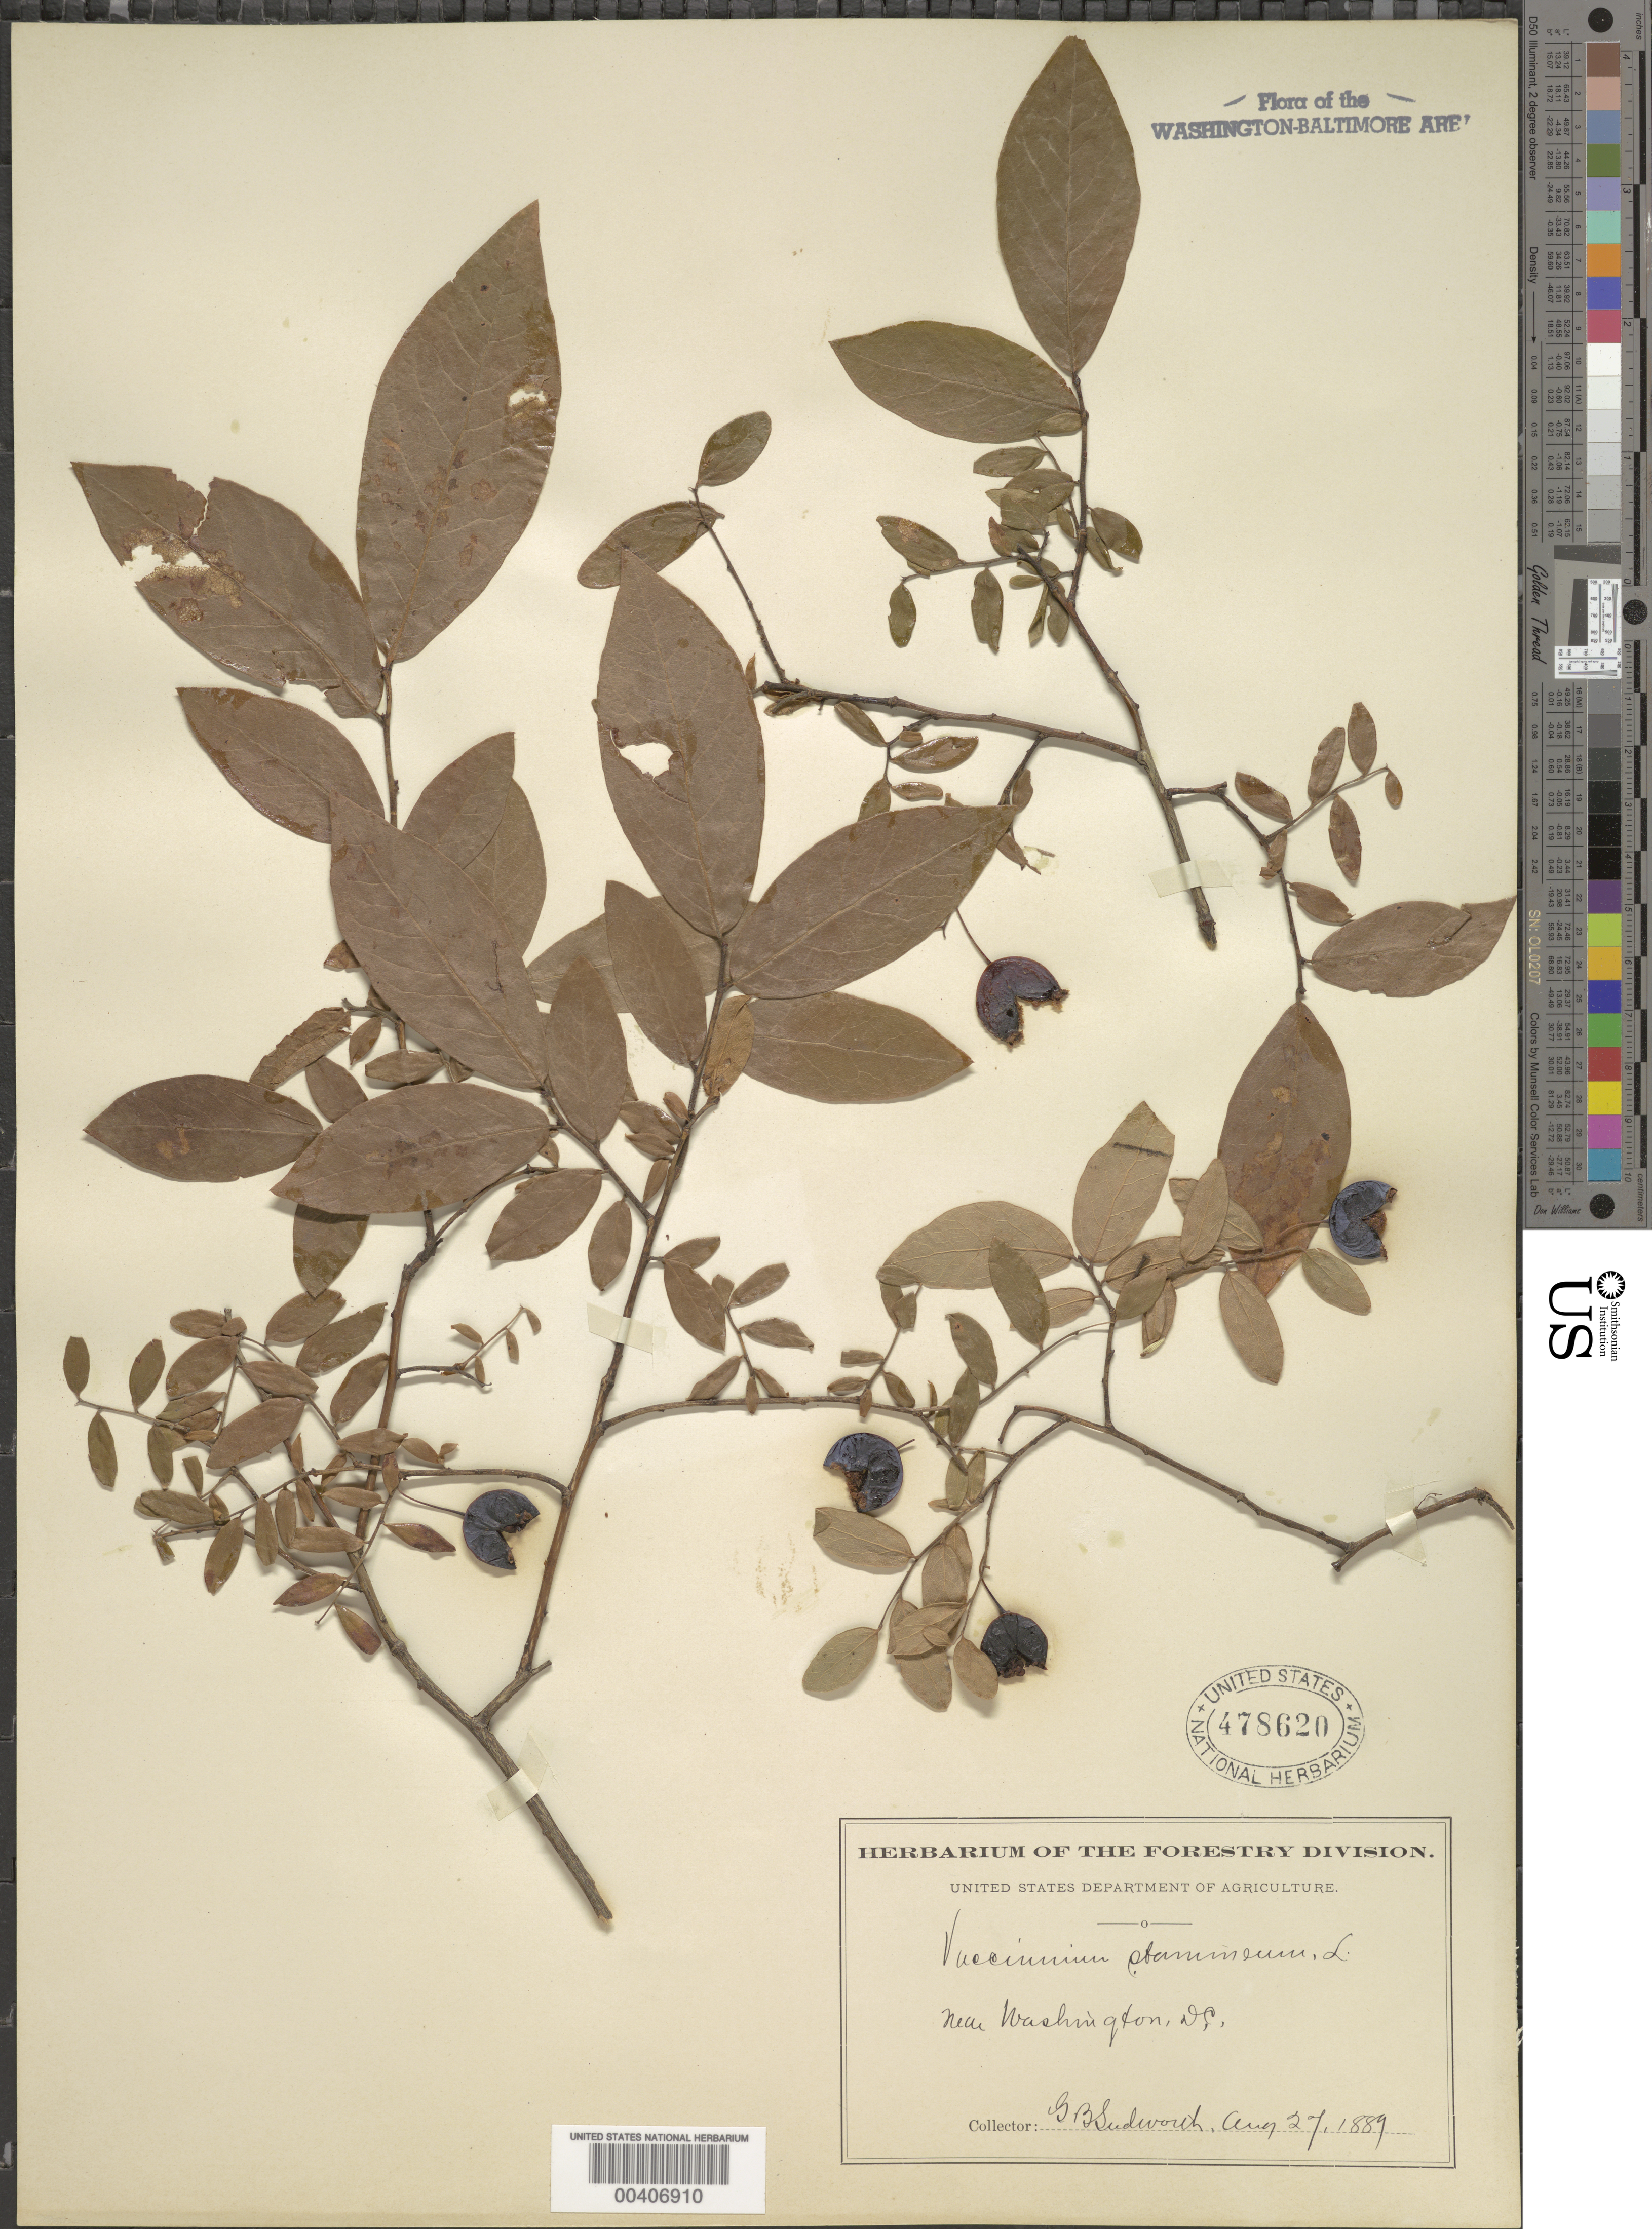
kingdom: Plantae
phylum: Tracheophyta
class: Magnoliopsida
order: Ericales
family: Ericaceae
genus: Vaccinium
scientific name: Vaccinium stamineum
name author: L.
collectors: G. B. Sudworth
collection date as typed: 27 Aug 1889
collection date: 1889-08-27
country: United States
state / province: District of Columbia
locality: Near Washington DC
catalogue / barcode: US 478620